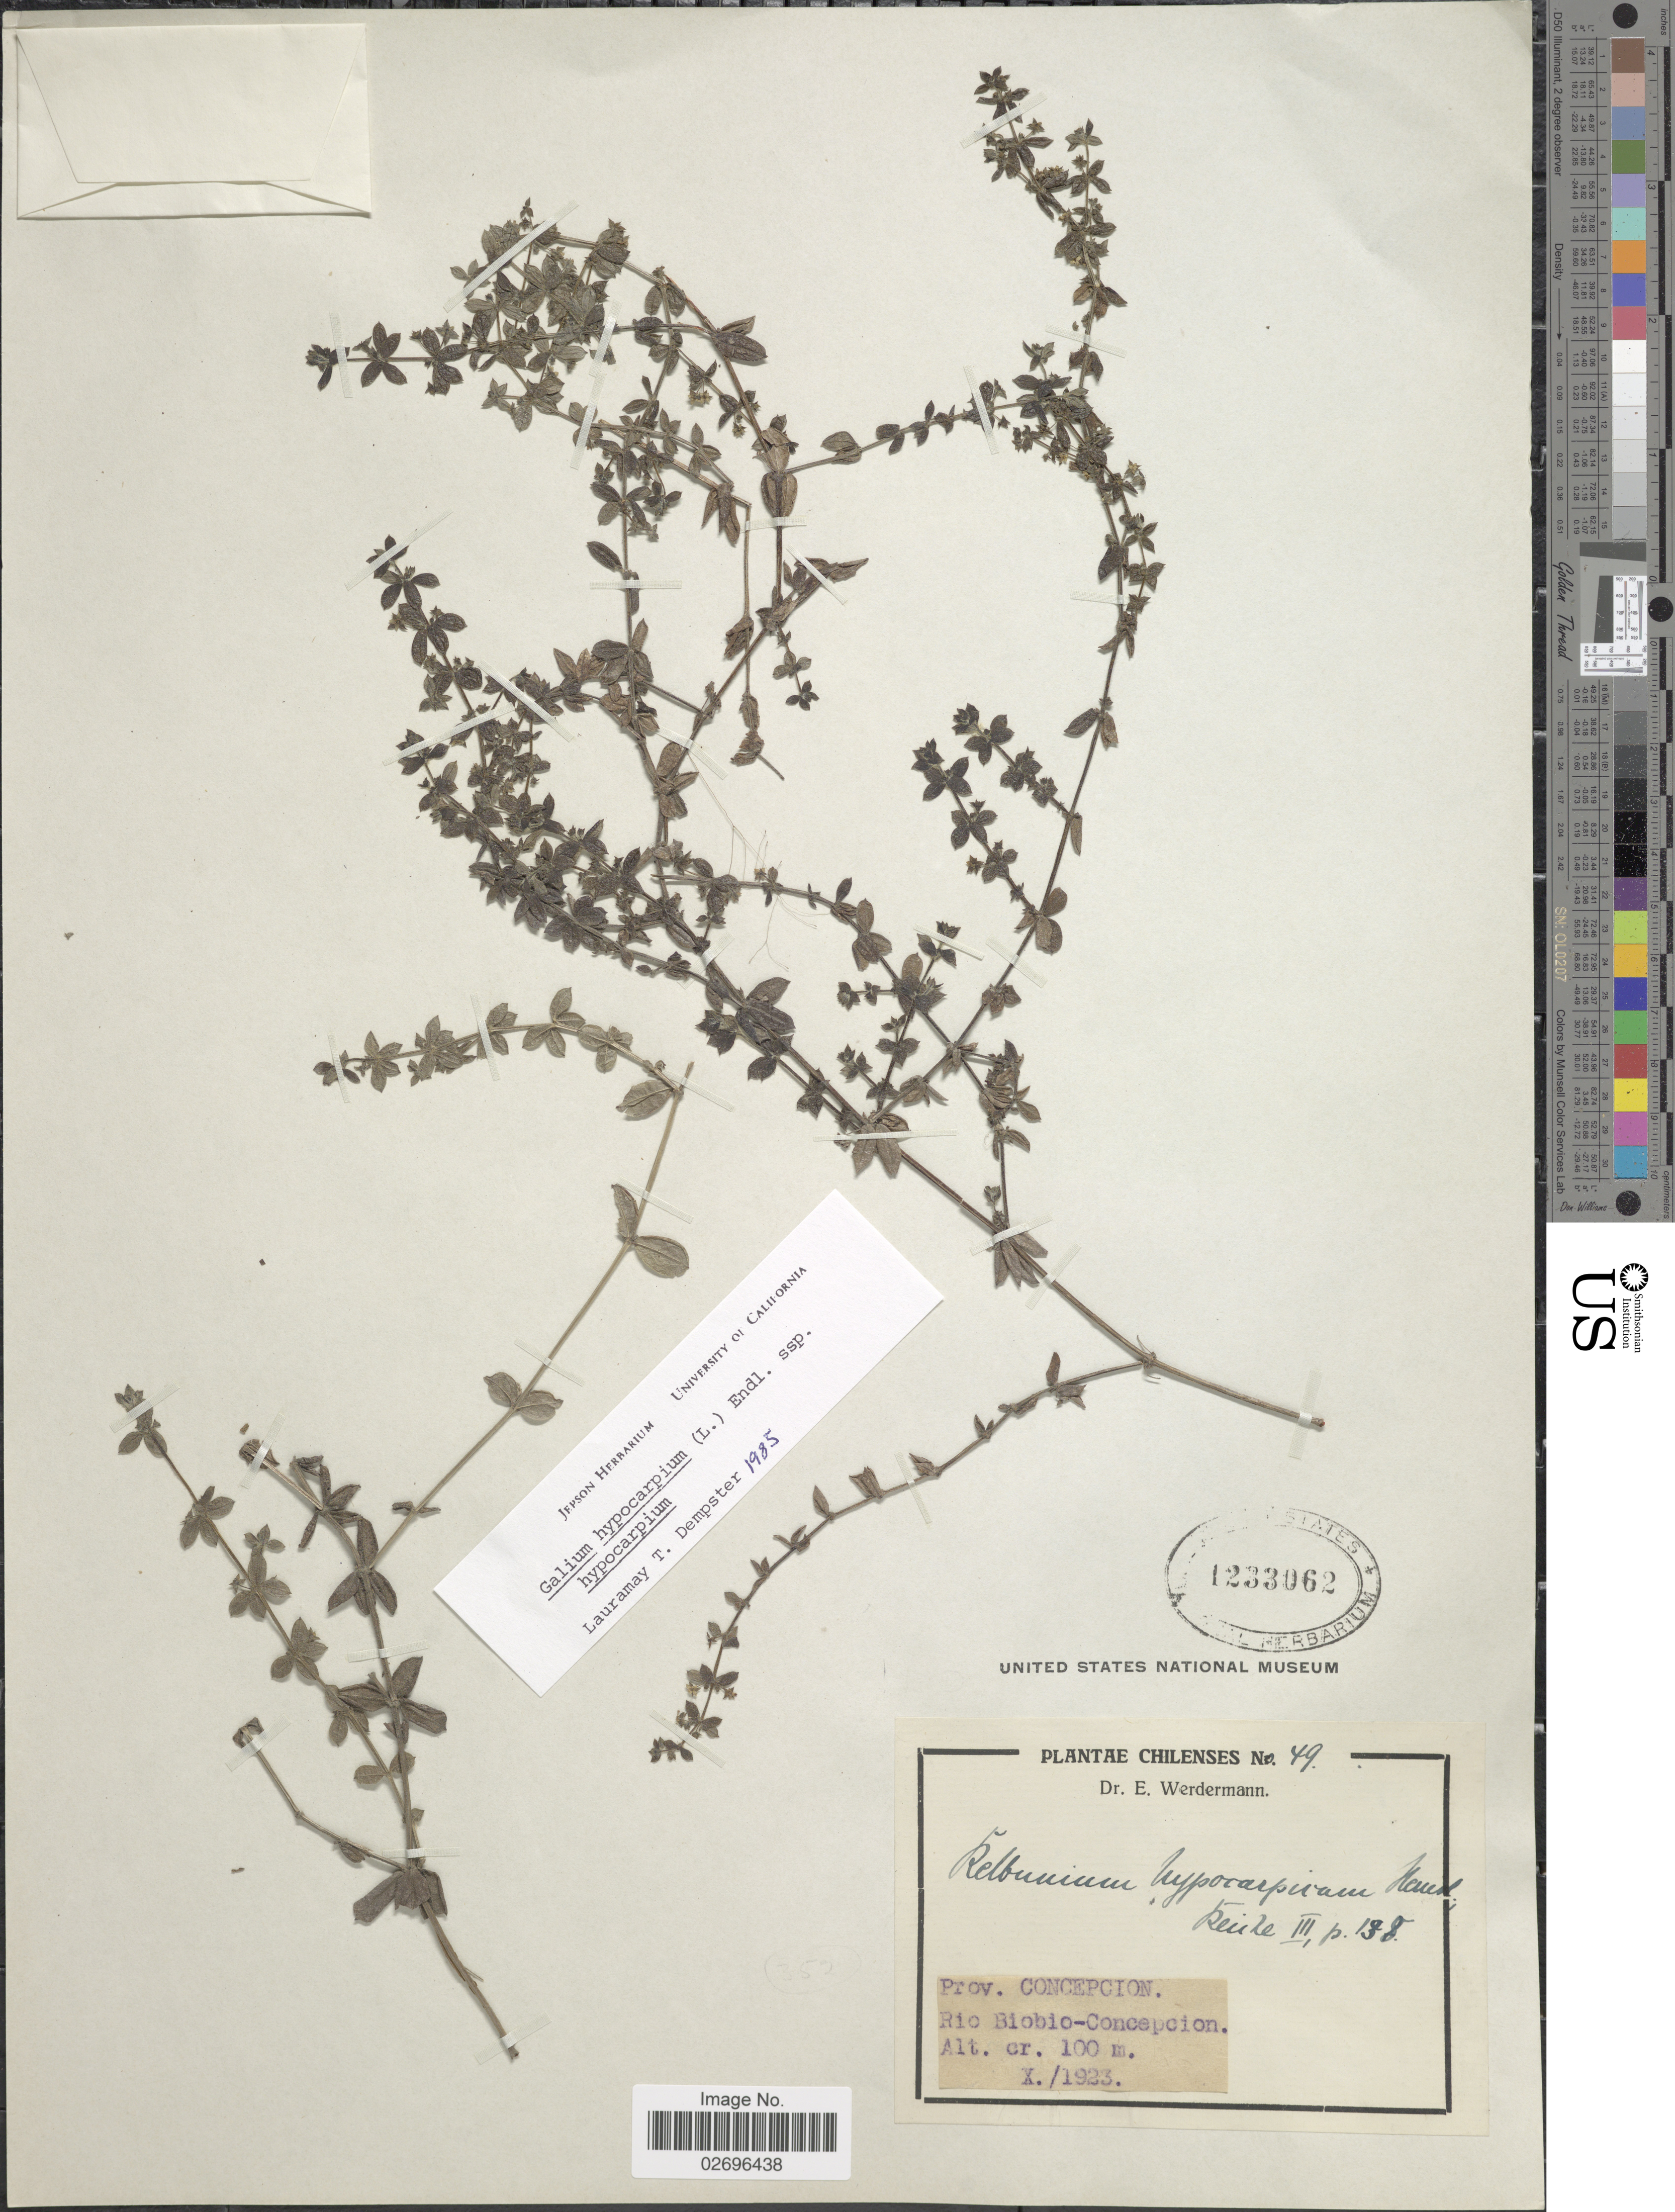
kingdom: Plantae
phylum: Tracheophyta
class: Magnoliopsida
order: Gentianales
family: Rubiaceae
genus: Galium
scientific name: Galium hypocarpium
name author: (L.) Endl. ex Griseb.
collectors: E. Wedermann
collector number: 49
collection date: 1923-10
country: Chile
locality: Prov. Concepcion, Rio Biobio-Concepcion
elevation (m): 100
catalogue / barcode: US 1233062